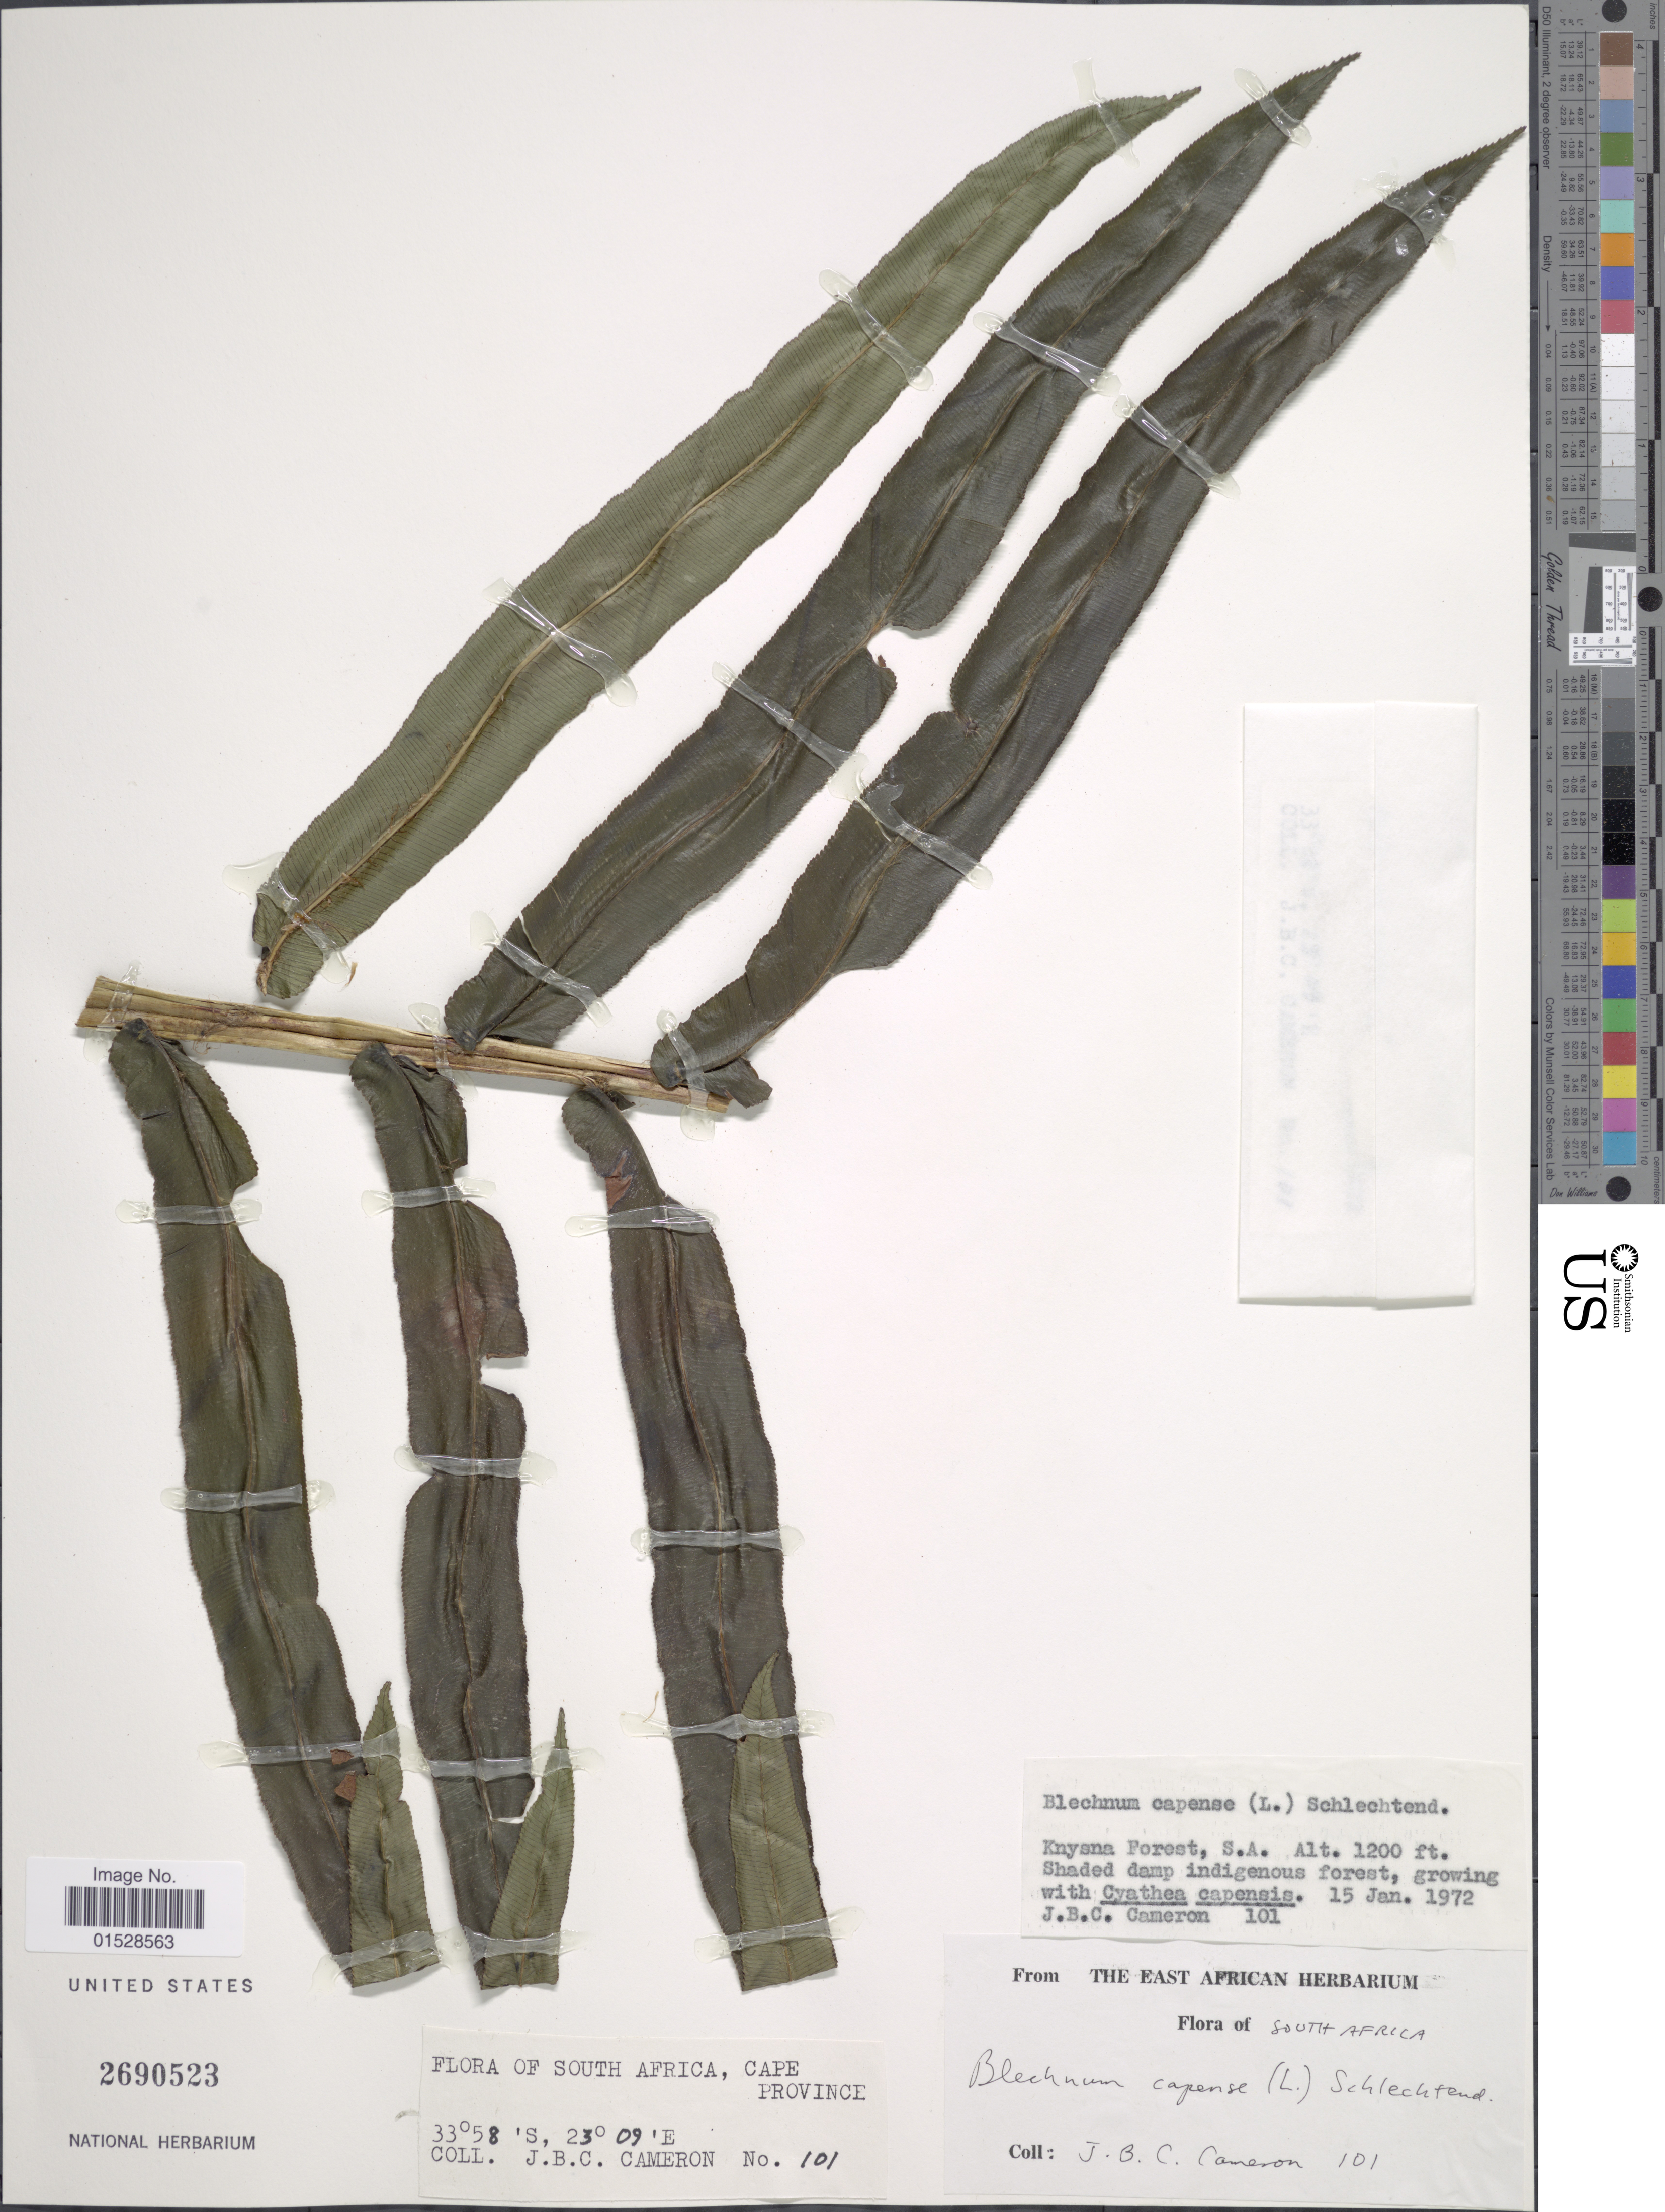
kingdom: Plantae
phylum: Tracheophyta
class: Polypodiopsida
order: Polypodiales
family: Blechnaceae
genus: Blechnum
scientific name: Blechnum capense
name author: (L.) Schltdl.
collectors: J. Cameron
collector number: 101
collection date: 1972-01-15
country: South Africa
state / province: Western Cape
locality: Knyana Forest, S. A.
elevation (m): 366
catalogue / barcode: US 2690523